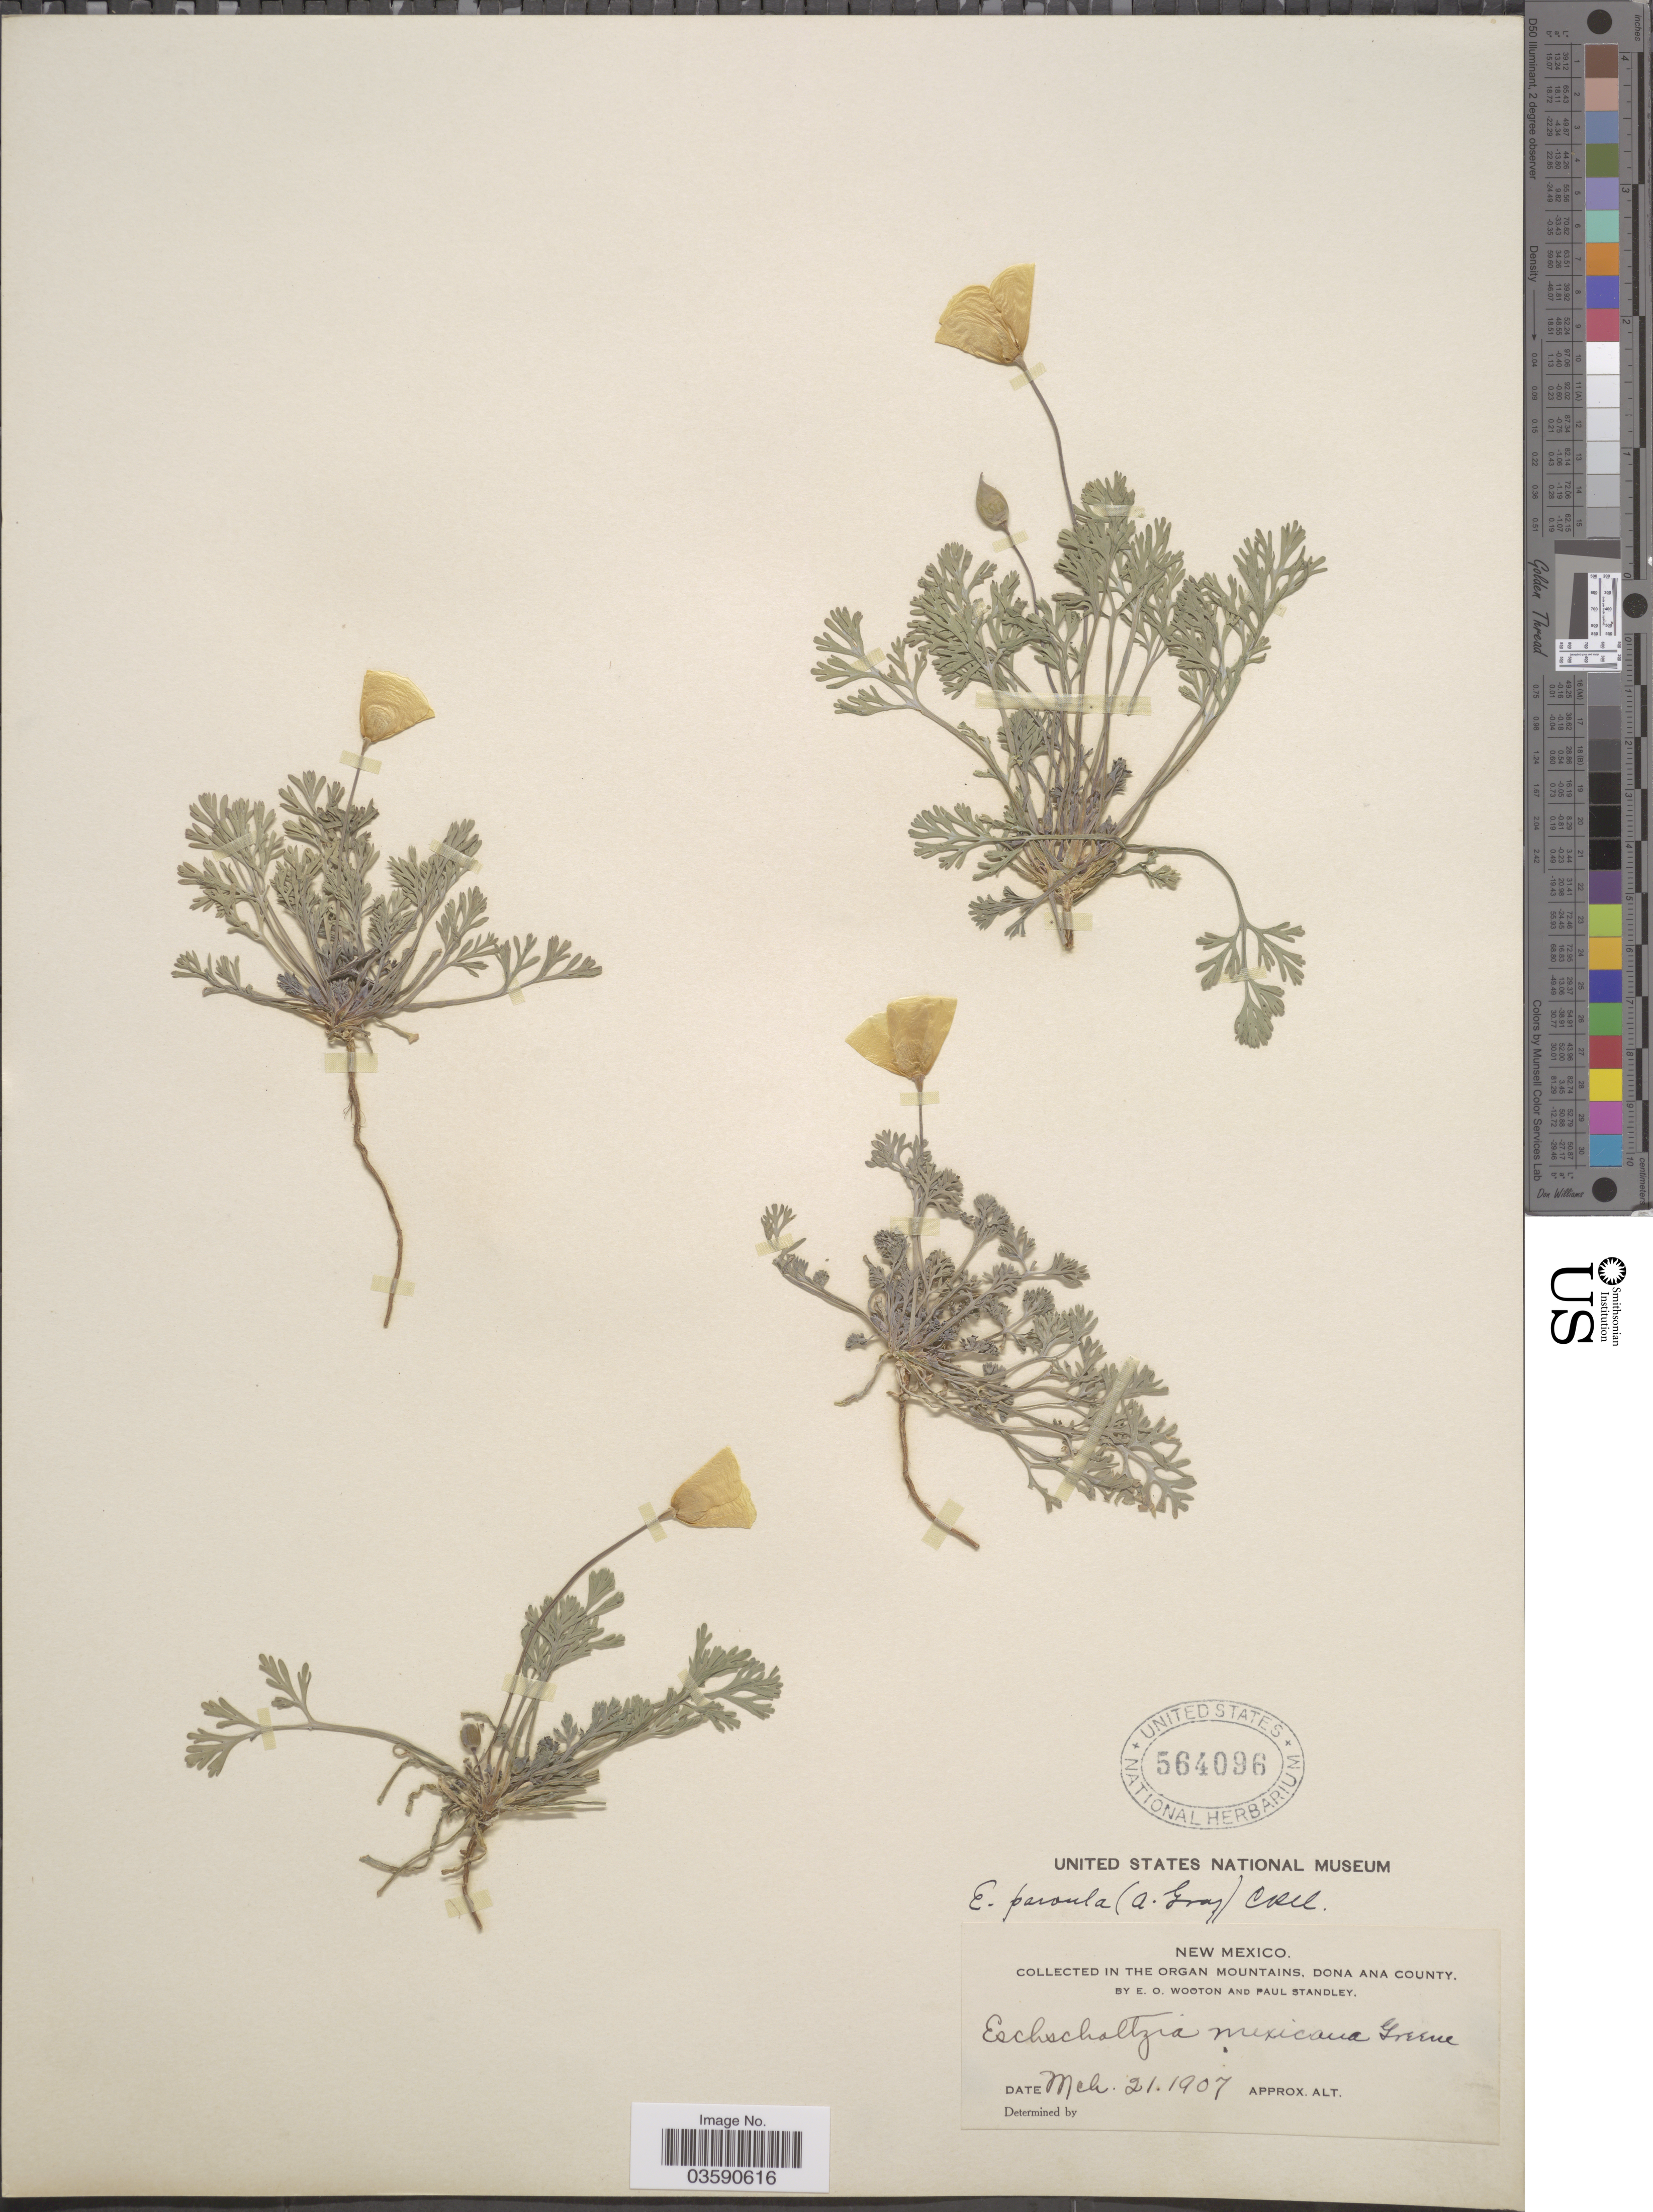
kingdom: Plantae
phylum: Tracheophyta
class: Magnoliopsida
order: Ranunculales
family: Papaveraceae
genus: Eschscholzia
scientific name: Eschscholzia mexicana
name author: Greene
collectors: E. O. Wooton & P. C. Standley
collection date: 1907-03-21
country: United States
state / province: New Mexico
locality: In the Organ Mountains, Dona Ana County.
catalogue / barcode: US 564096